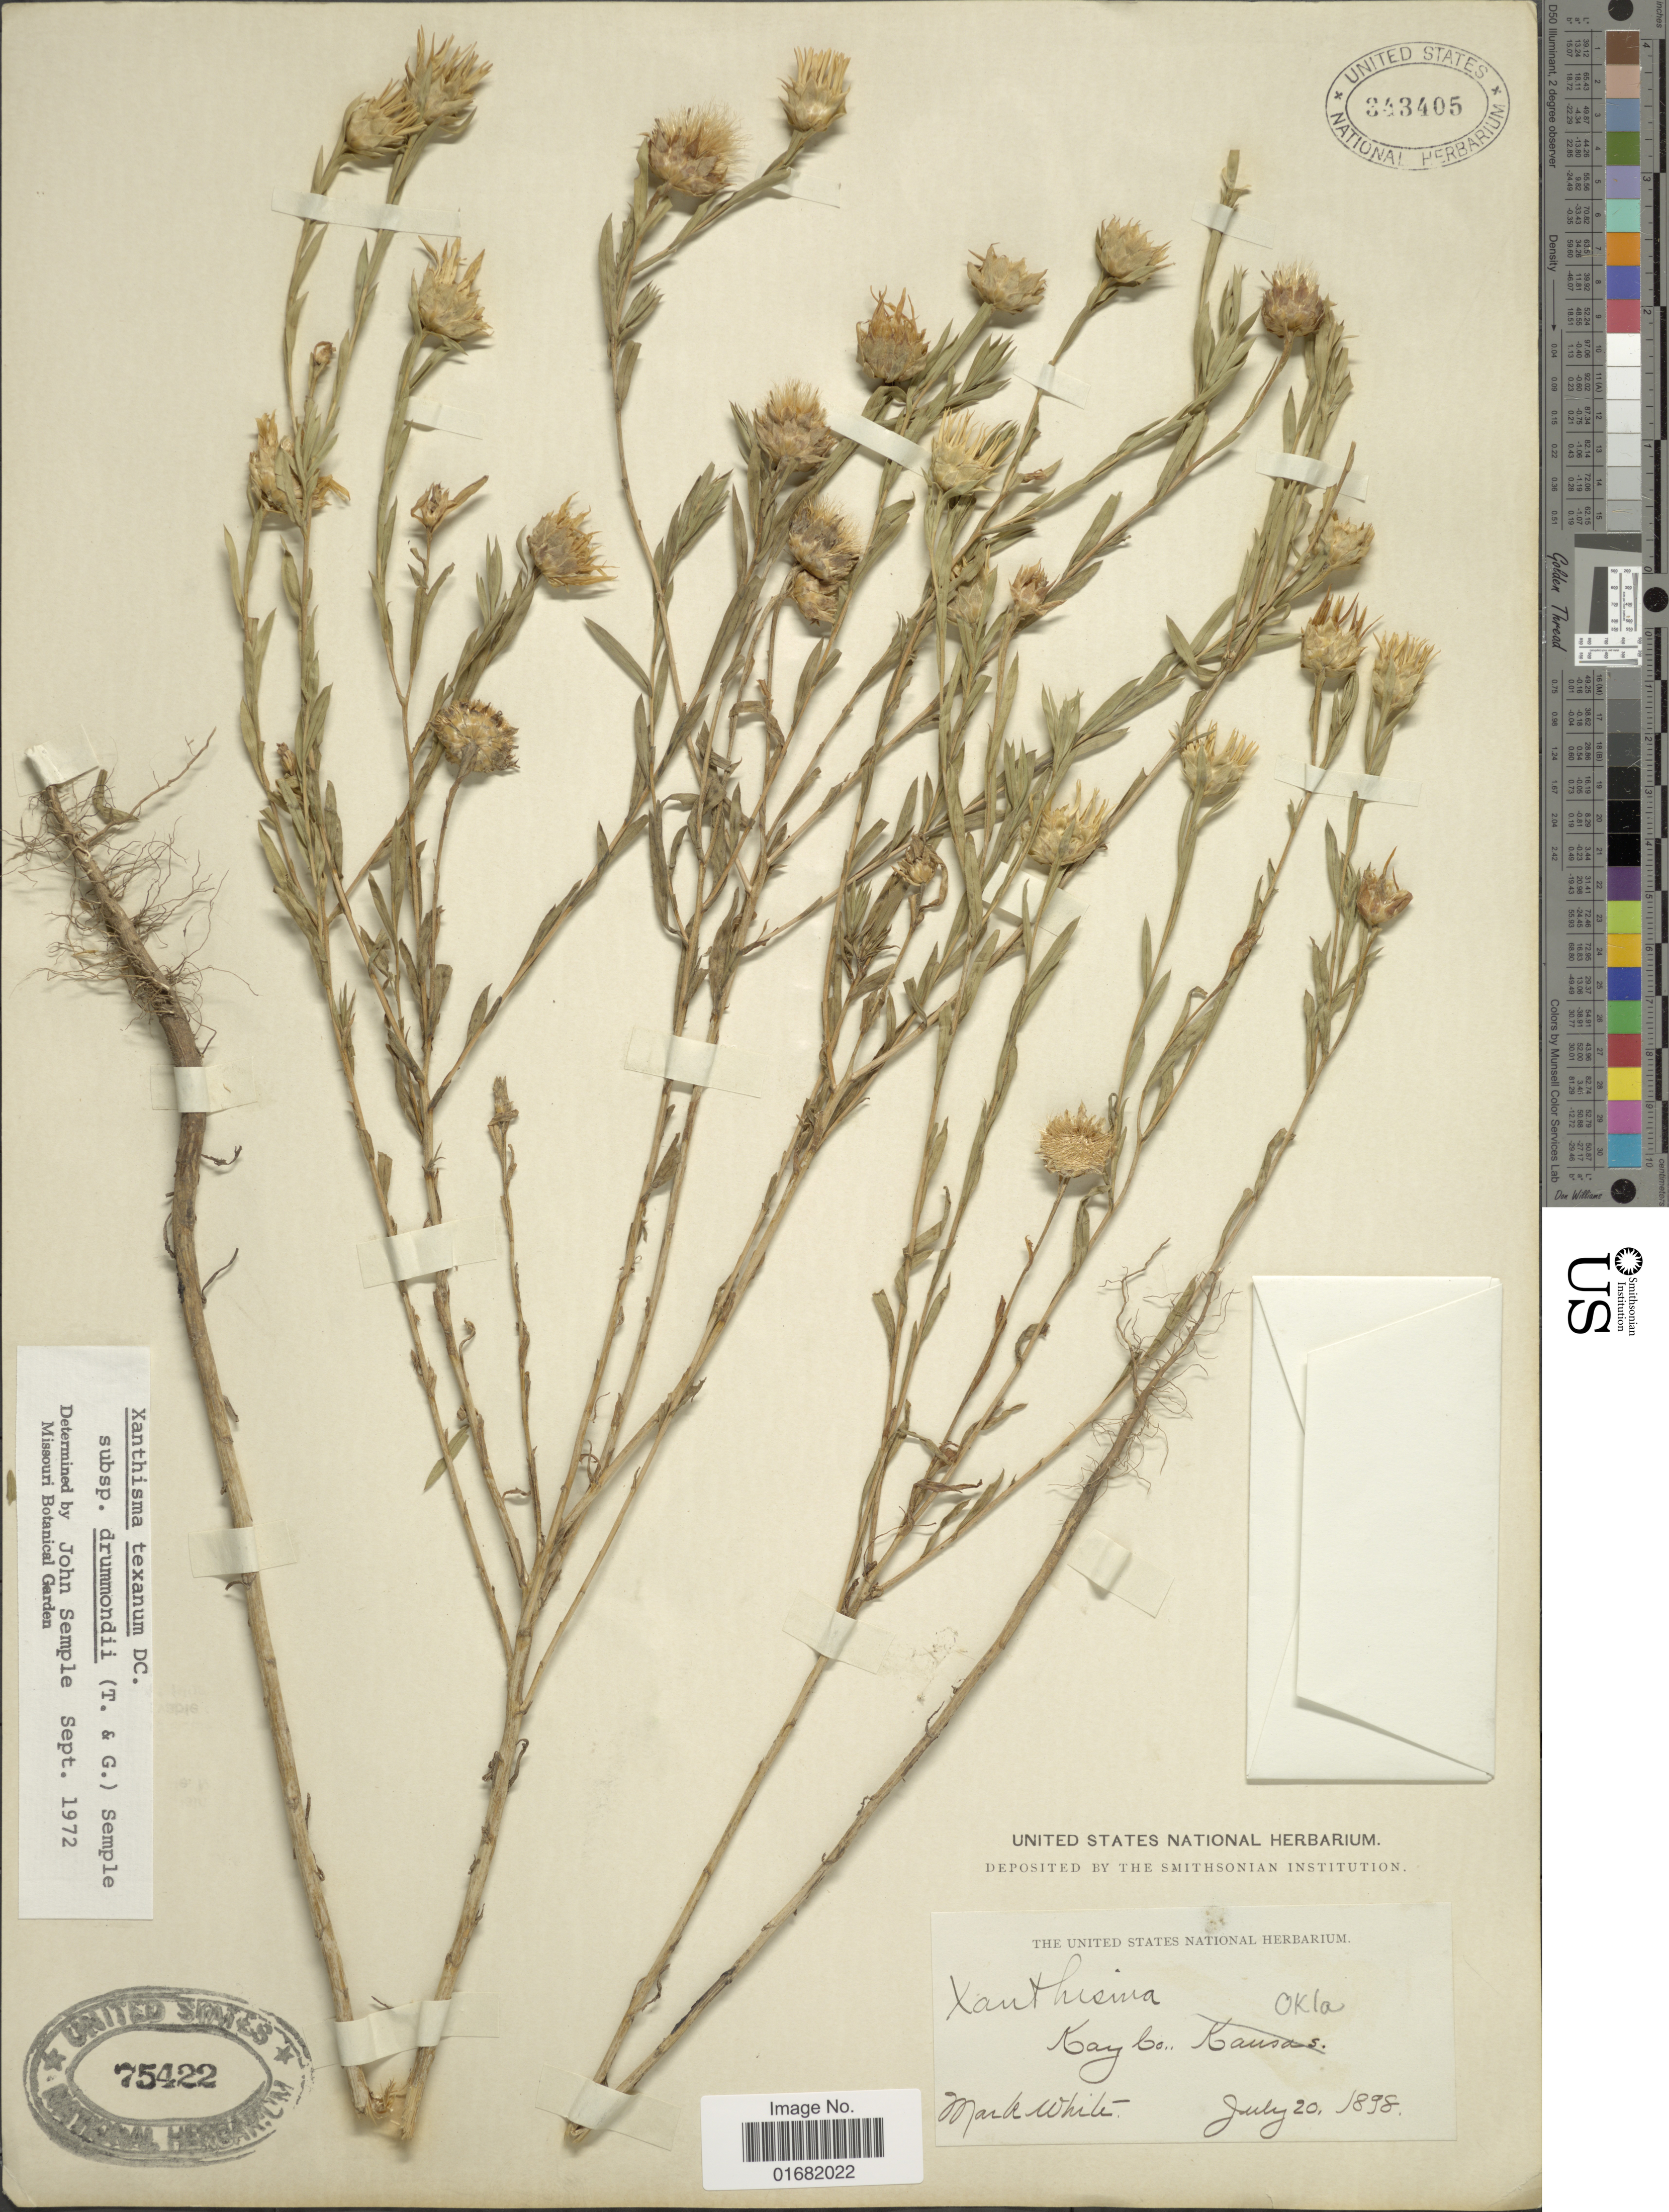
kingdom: Plantae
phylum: Tracheophyta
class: Magnoliopsida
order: Asterales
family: Asteraceae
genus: Xanthisma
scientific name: Xanthisma texanum subsp. drummondii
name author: (Torr. & A. Gray) Semple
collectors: M. White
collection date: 1898-07-20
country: United States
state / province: Oklahoma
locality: Kay Co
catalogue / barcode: US 75422